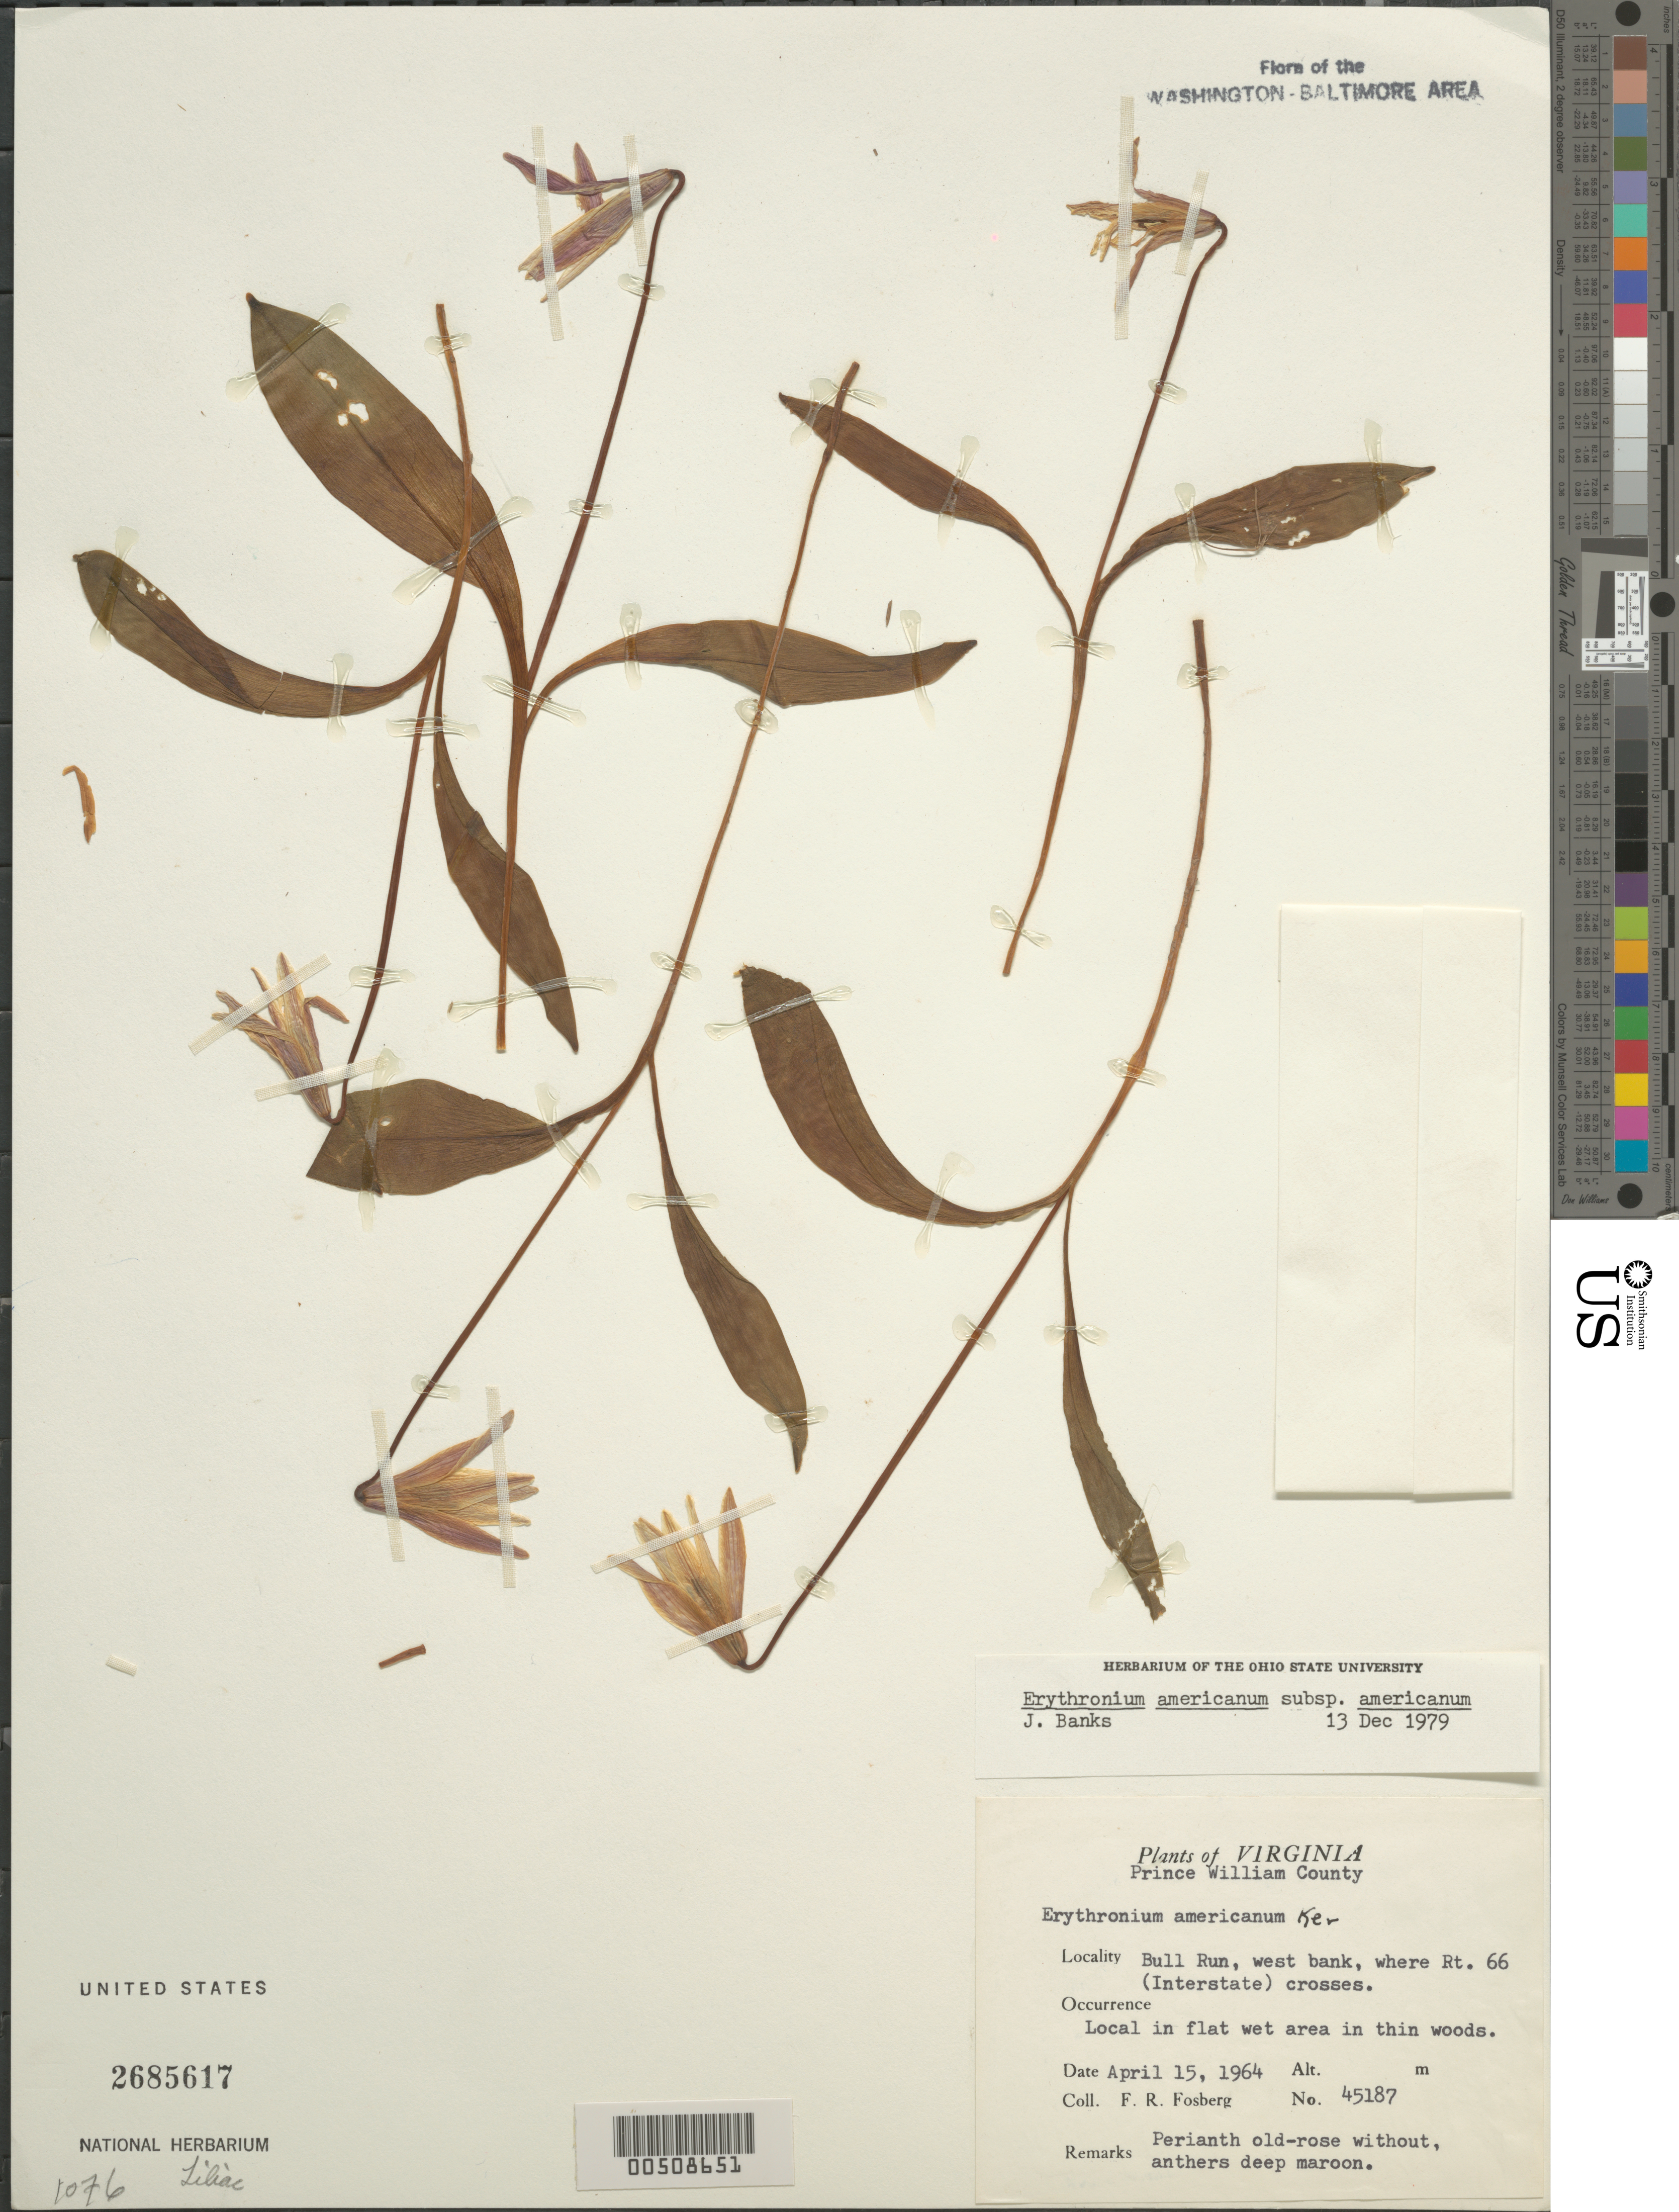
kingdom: Plantae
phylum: Tracheophyta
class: Liliopsida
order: Liliales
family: Liliaceae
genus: Erythronium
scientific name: Erythronium americanum subsp. americanum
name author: Ker Gawl.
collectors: F. R. Fosberg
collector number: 45187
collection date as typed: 15 Apr 1964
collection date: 1964-04-15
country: United States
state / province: Virginia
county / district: Prince William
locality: Bull Run, W Bank, where Rt 66 Interstate crosses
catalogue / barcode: US 2685617